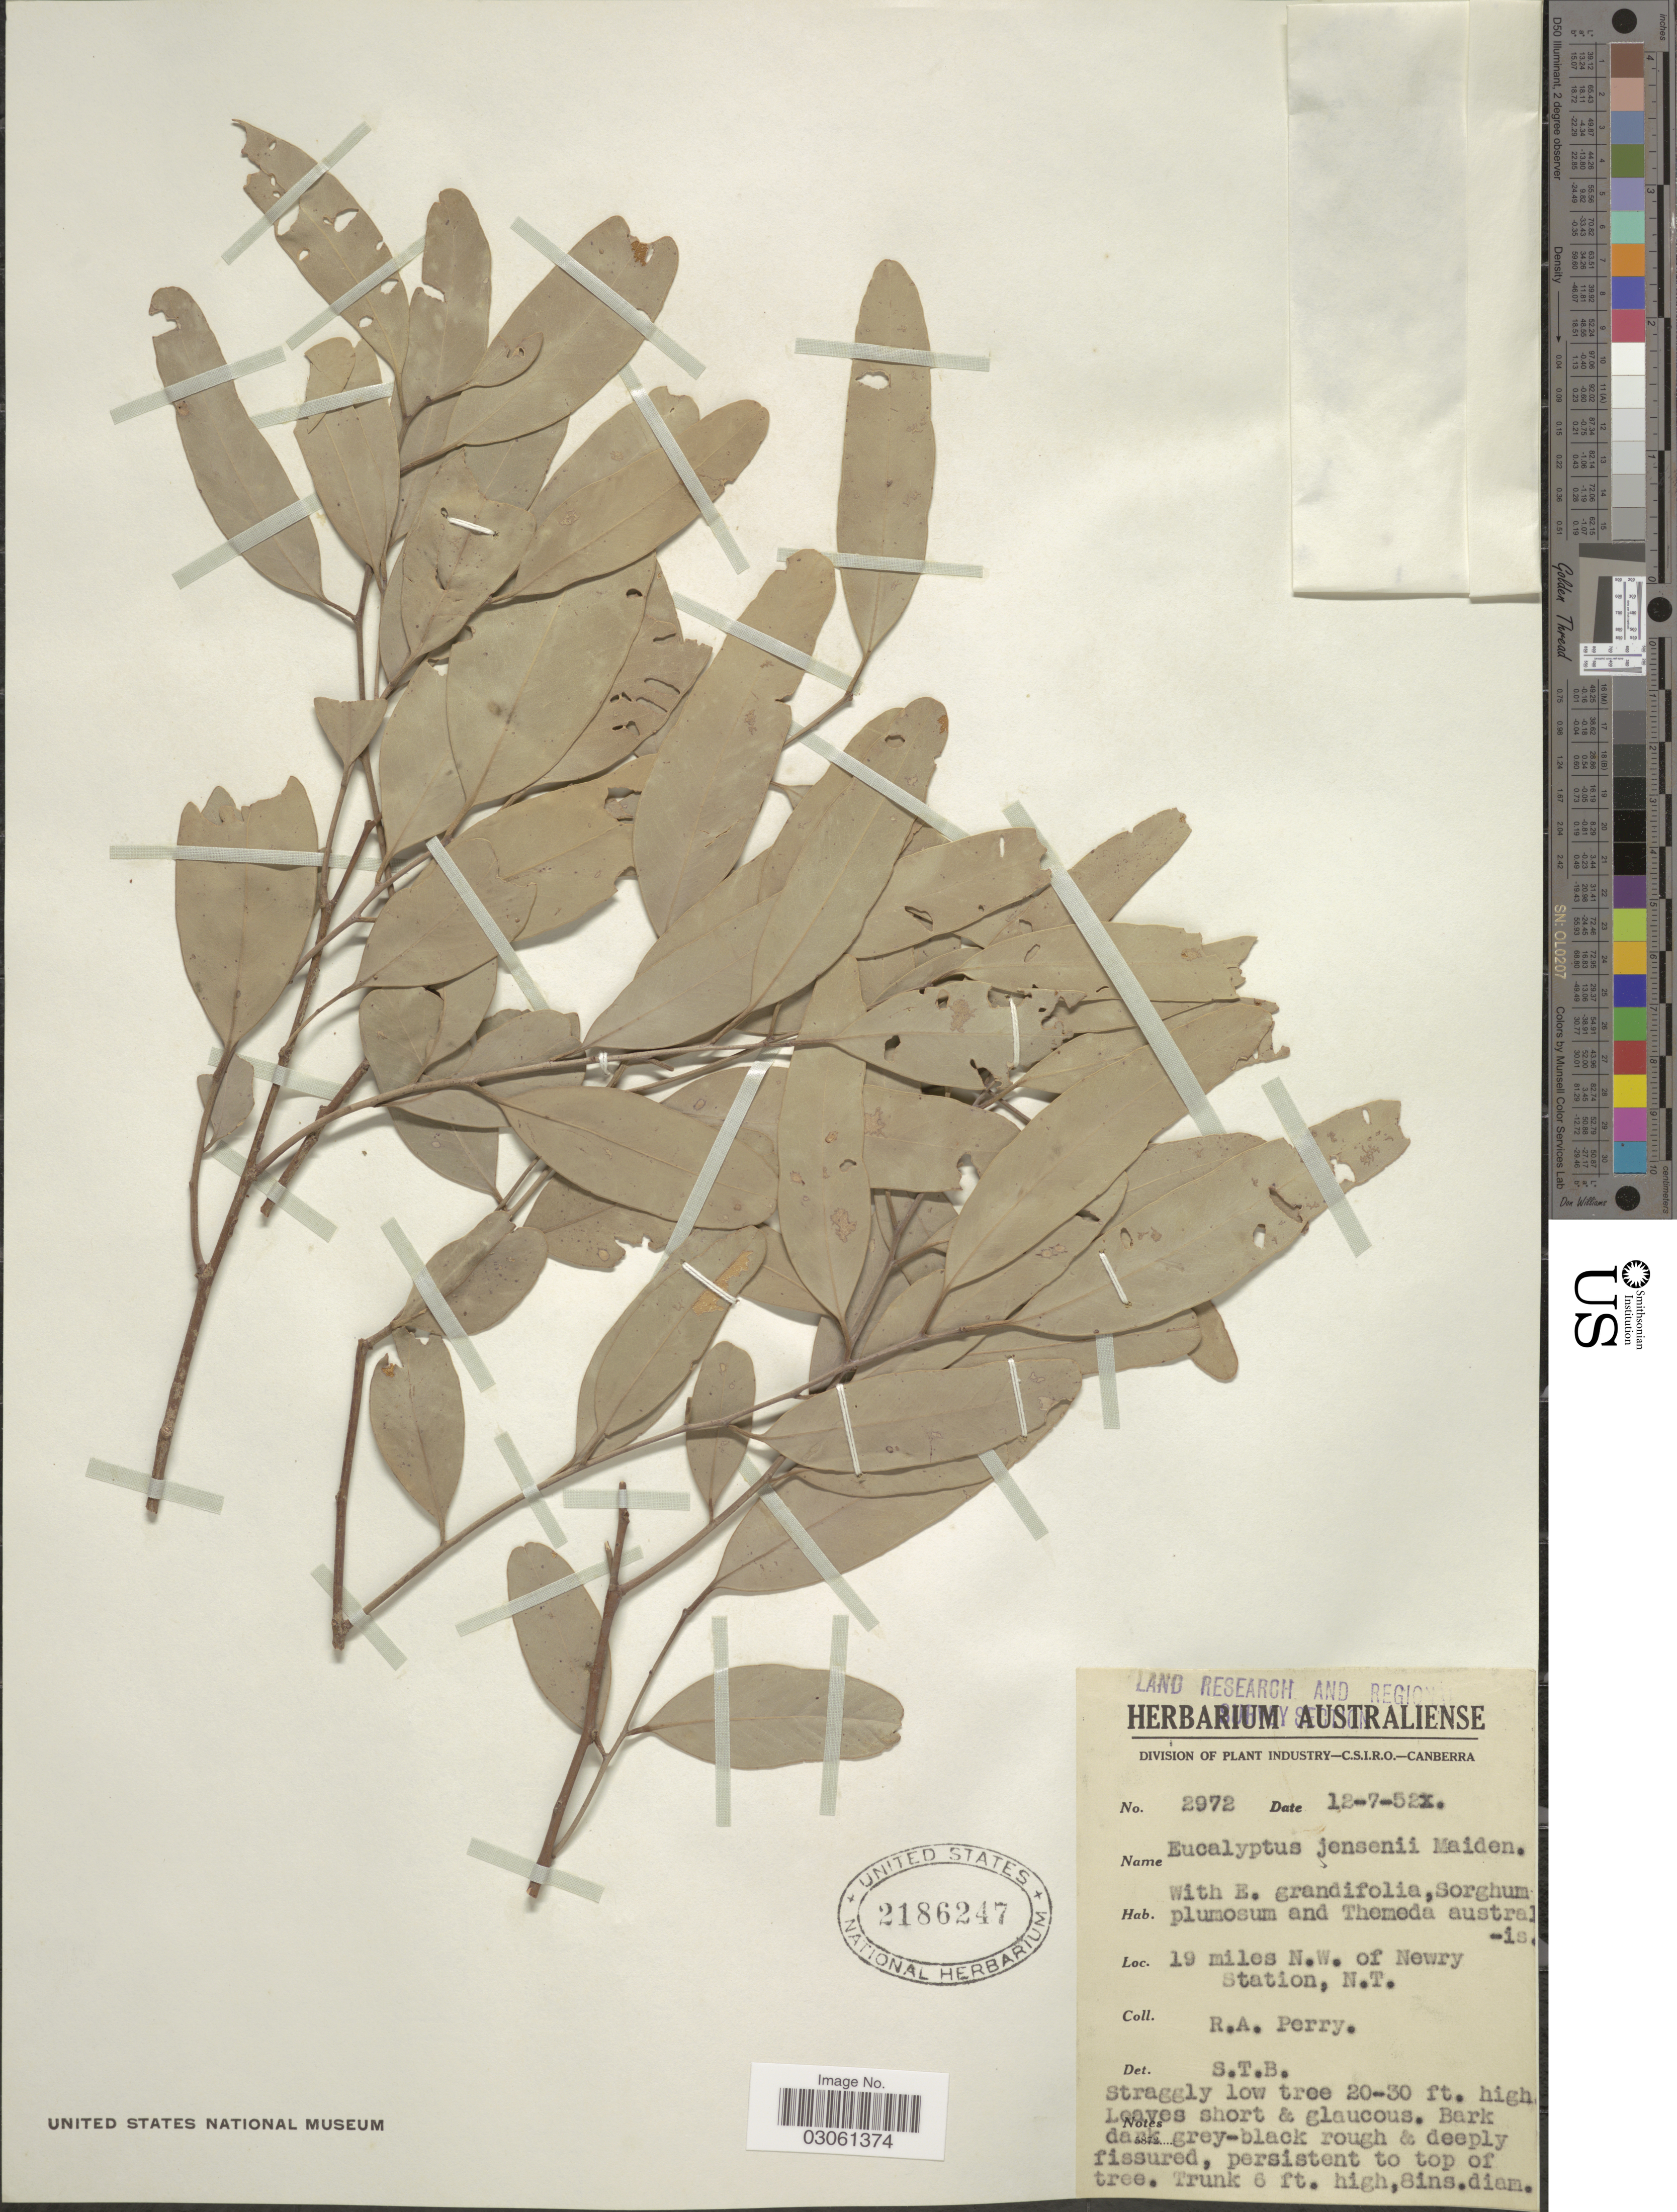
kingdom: Plantae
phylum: Tracheophyta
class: Magnoliopsida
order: Myrtales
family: Myrtaceae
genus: Eucalyptus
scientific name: Eucalyptus jensenii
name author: Maiden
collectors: Perry, R. A.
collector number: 2972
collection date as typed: Transcribed d/m/y: 12/7/52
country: Australia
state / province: Northern Territory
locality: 19 miles N.W. of Newry Station, N.T.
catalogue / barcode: US 2186247